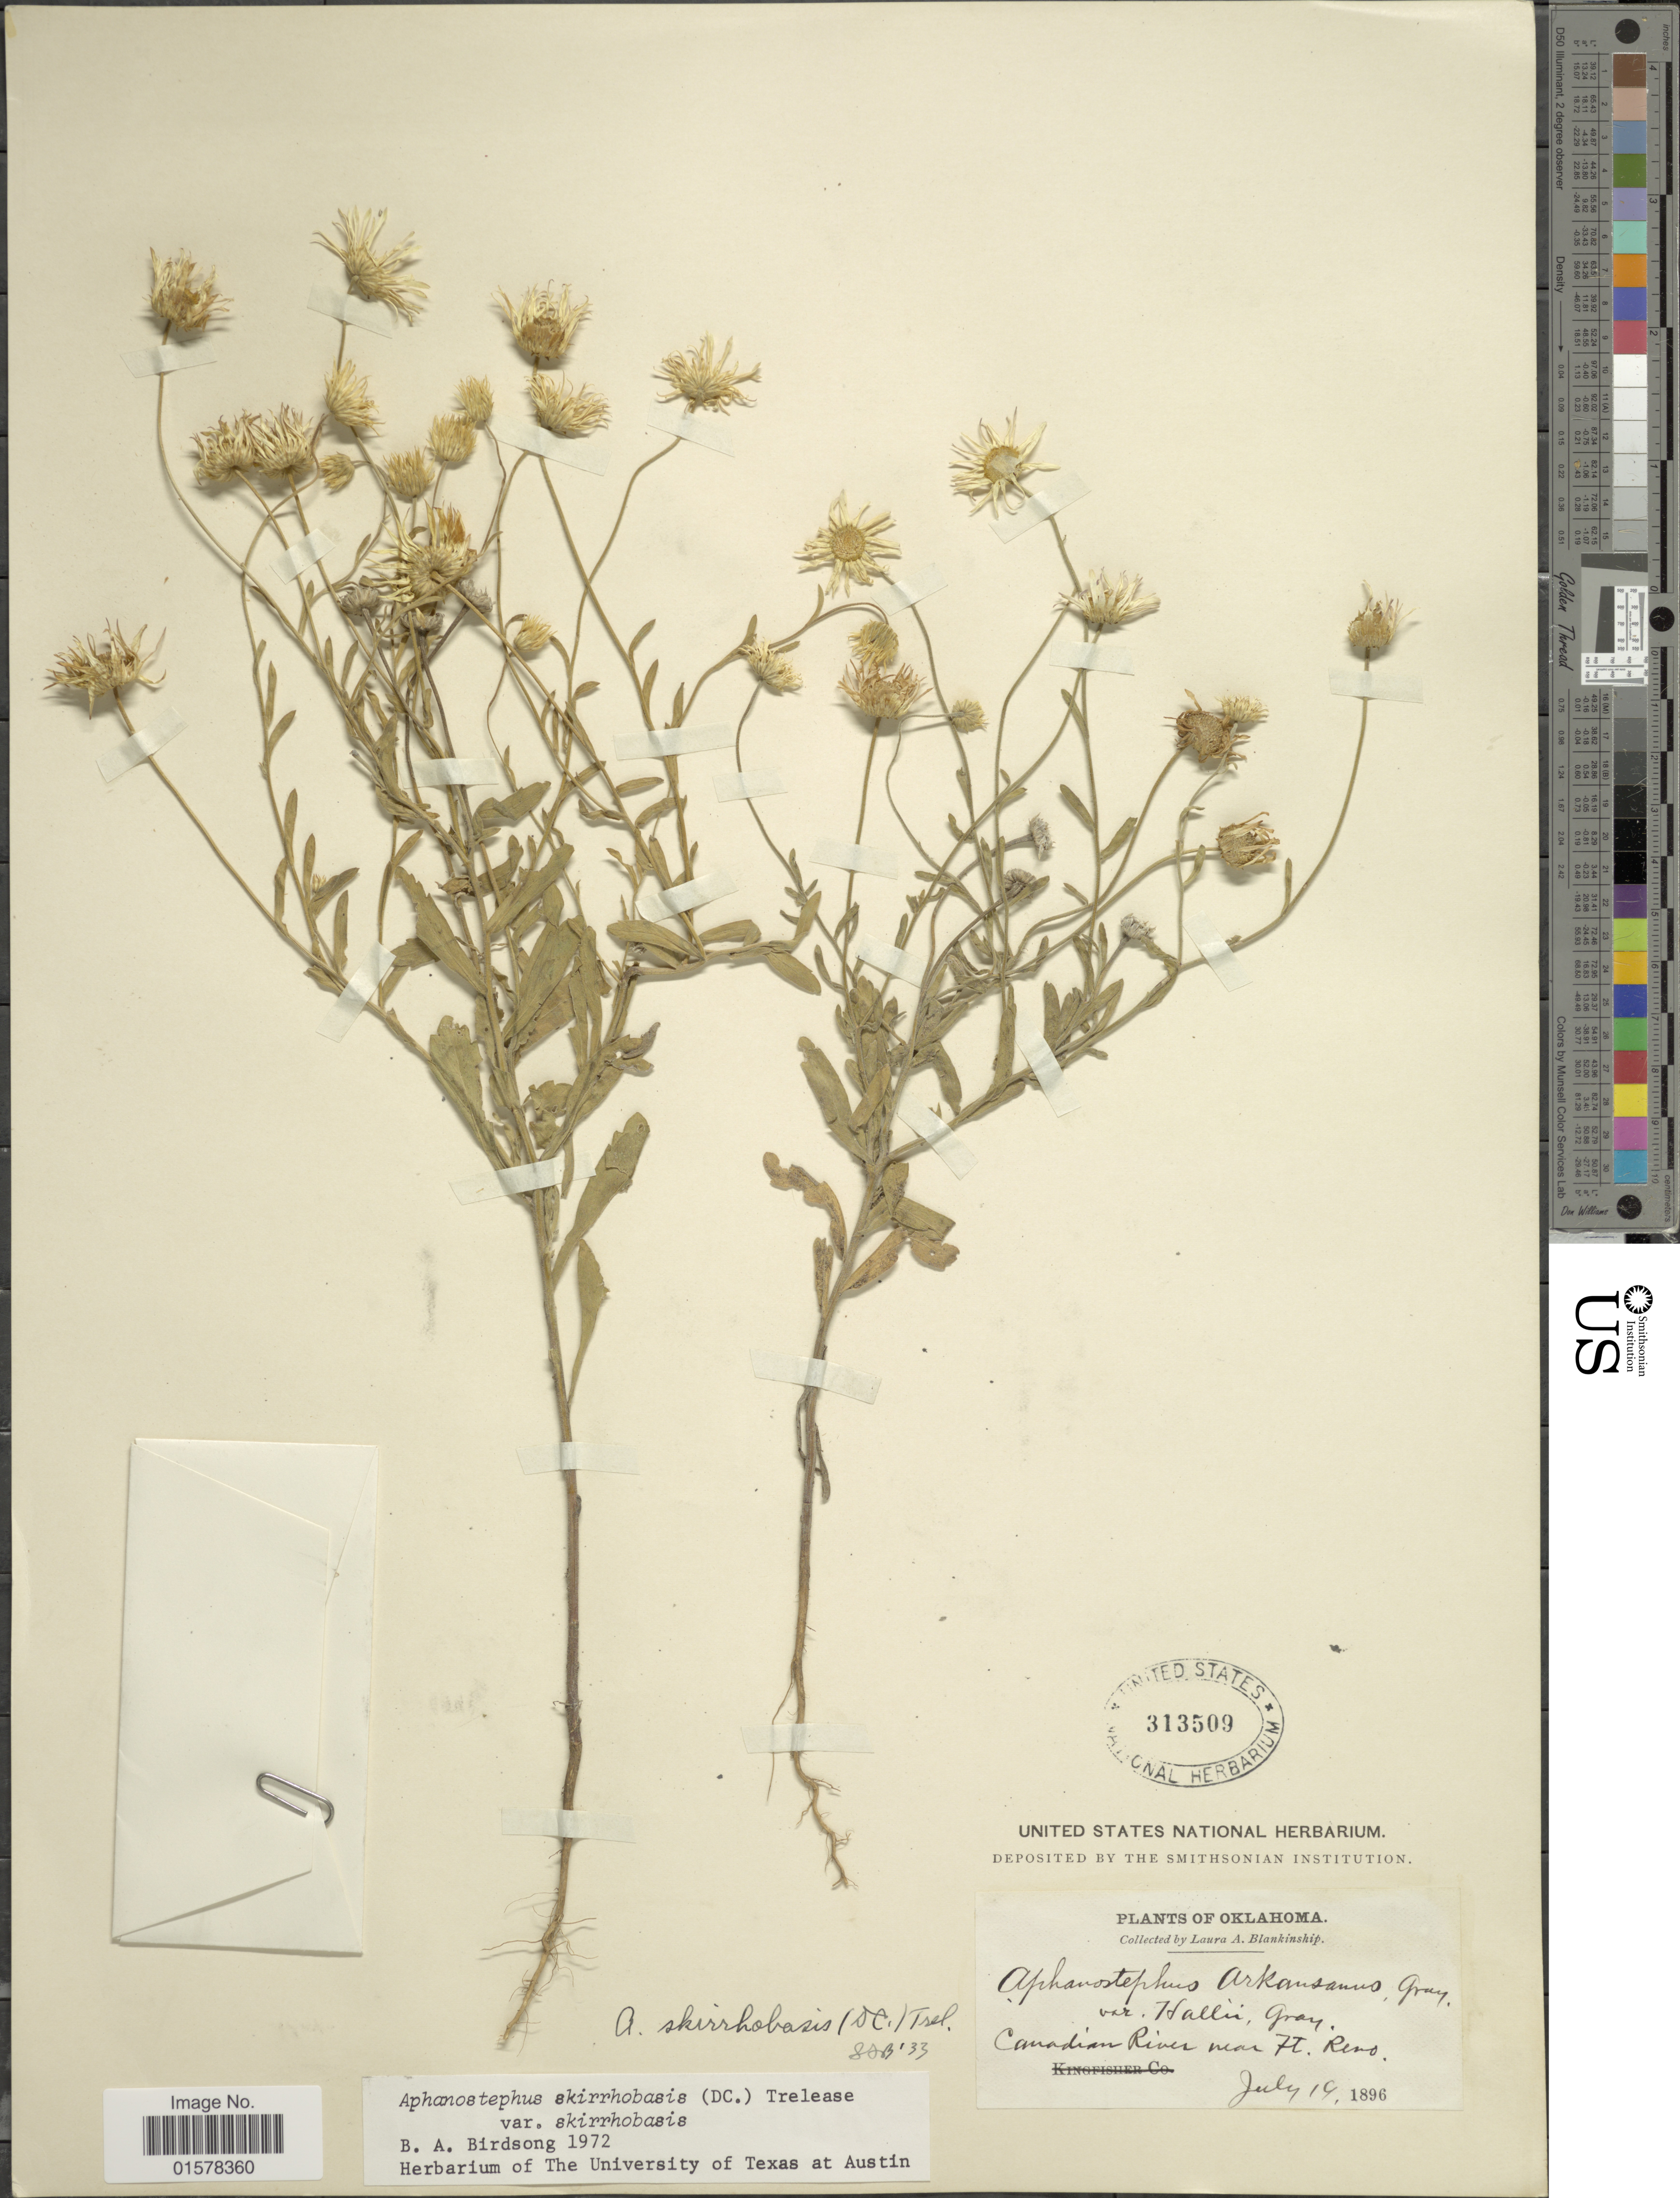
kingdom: Plantae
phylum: Tracheophyta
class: Magnoliopsida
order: Asterales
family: Asteraceae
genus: Aphanostephus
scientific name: Aphanostephus skirrhobasis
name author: (DC.) Trel. ex Coville & Branner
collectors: L. A. Blankinship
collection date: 1896-07-19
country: United States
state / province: Oklahoma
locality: Canadian River near Ft. Reno. Oklahoma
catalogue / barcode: US 313509